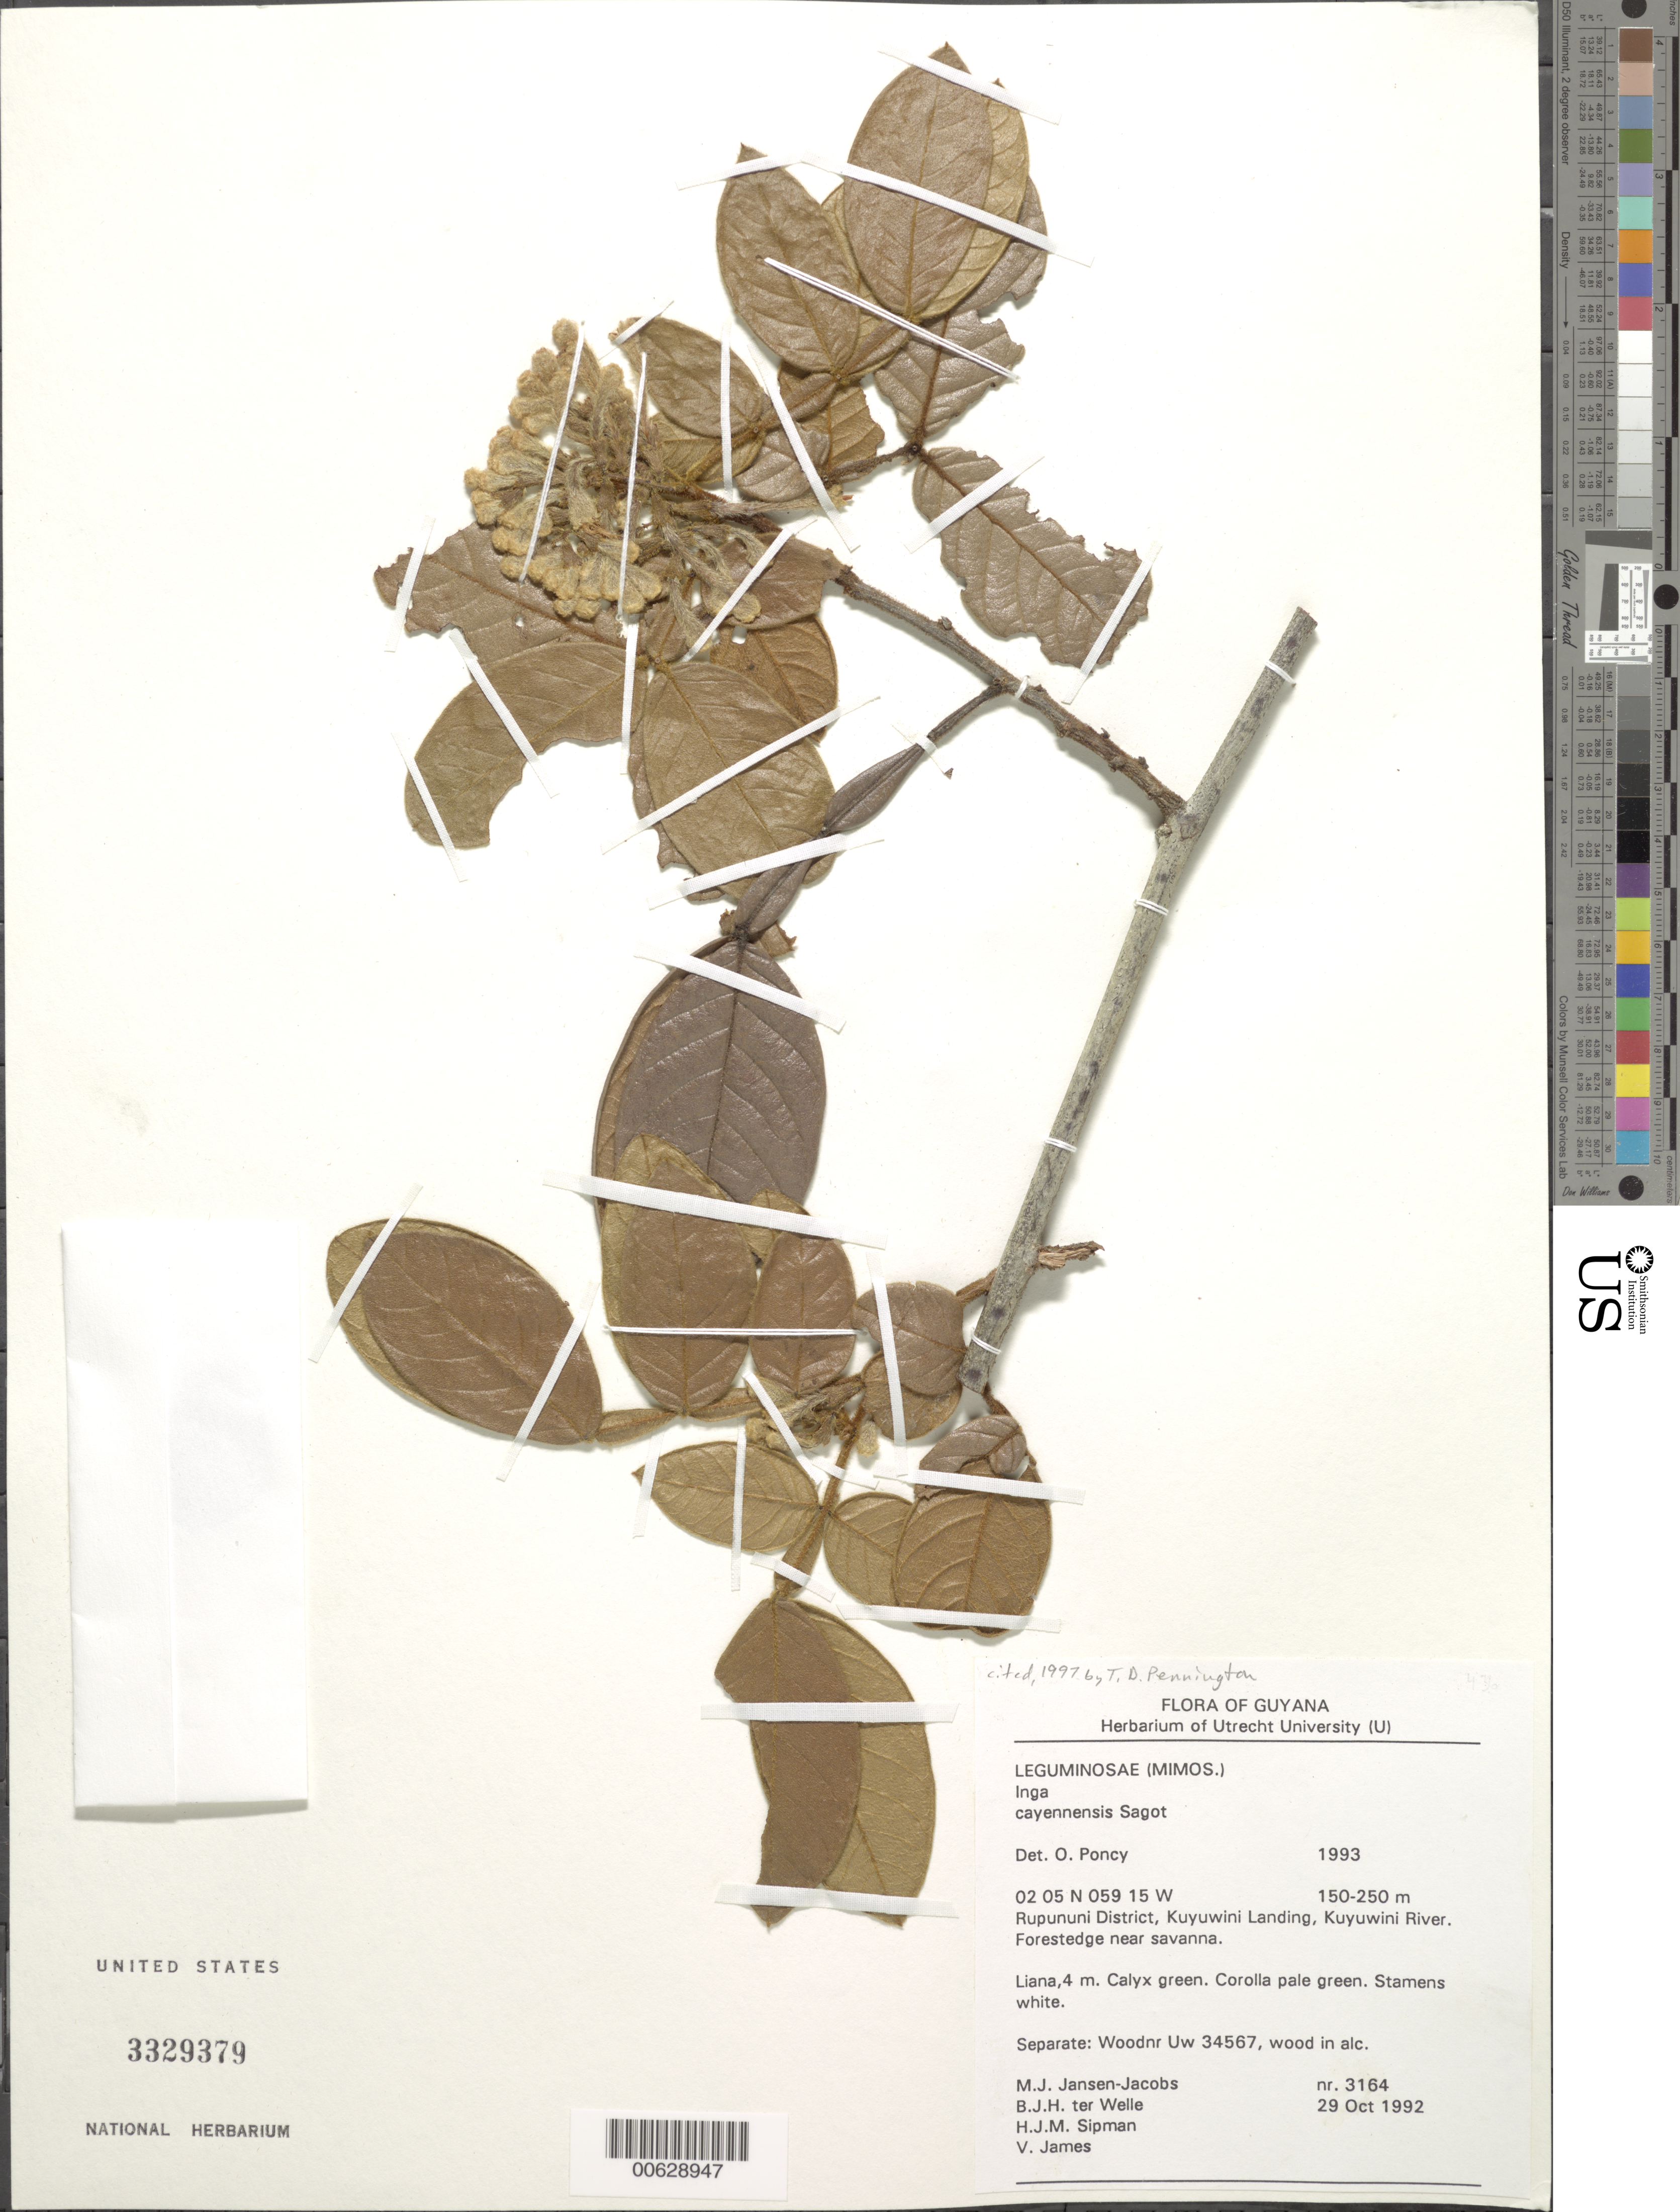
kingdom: Plantae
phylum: Tracheophyta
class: Magnoliopsida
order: Fabales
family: Fabaceae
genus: Inga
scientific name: Inga cayennensis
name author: Sagot ex Benth.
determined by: Poncy, O.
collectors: M. J. Jansen-Jacobs, B. Welle, H. J. M. Sipman & V. James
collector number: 3164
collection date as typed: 29-Oct-92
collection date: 1992-10-29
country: Guyana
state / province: U. Takutu-U. Essequibo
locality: Kuyuwini Landing, Kuyuwini River, Rupununi District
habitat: Forest edge near savanna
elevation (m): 150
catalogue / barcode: US 3329379